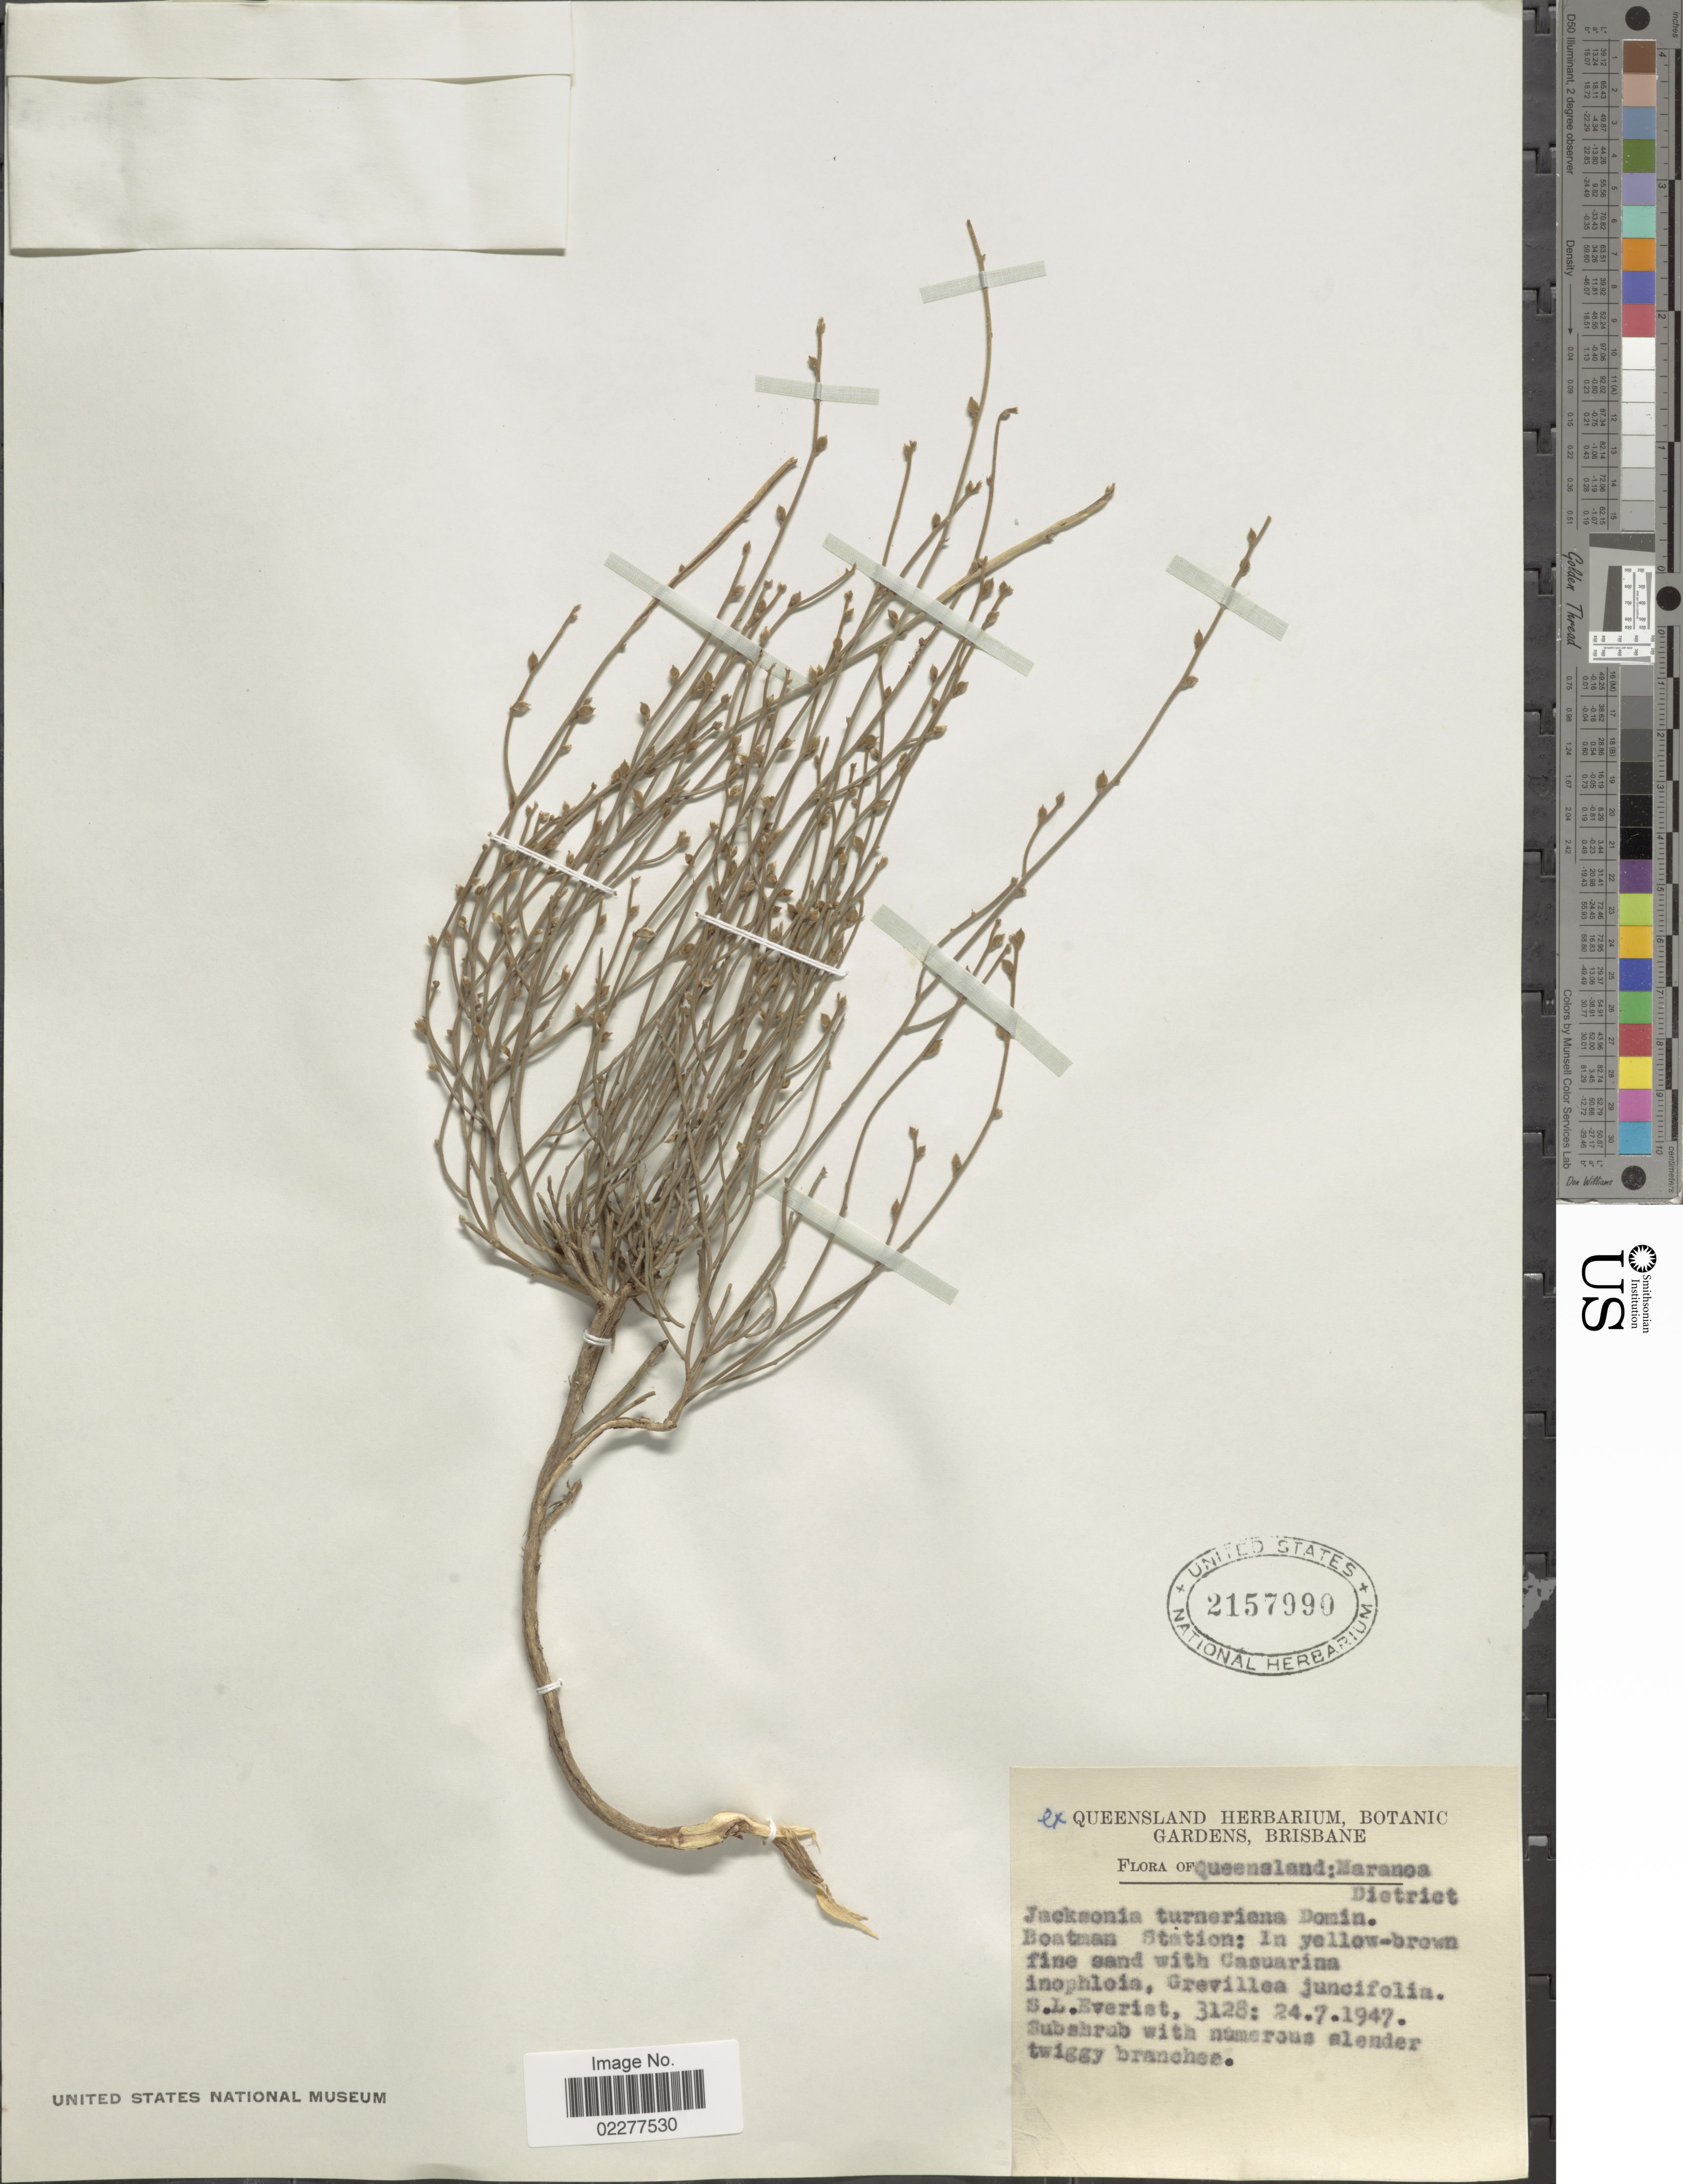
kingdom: Plantae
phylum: Tracheophyta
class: Magnoliopsida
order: Fabales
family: Fabaceae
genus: Jacksonia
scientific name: Jacksonia turneriana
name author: Domin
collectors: S. Everist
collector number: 3128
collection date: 1947-07-24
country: Australia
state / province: Queensland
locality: Maranoa District, Boatman Station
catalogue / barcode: US 2157990